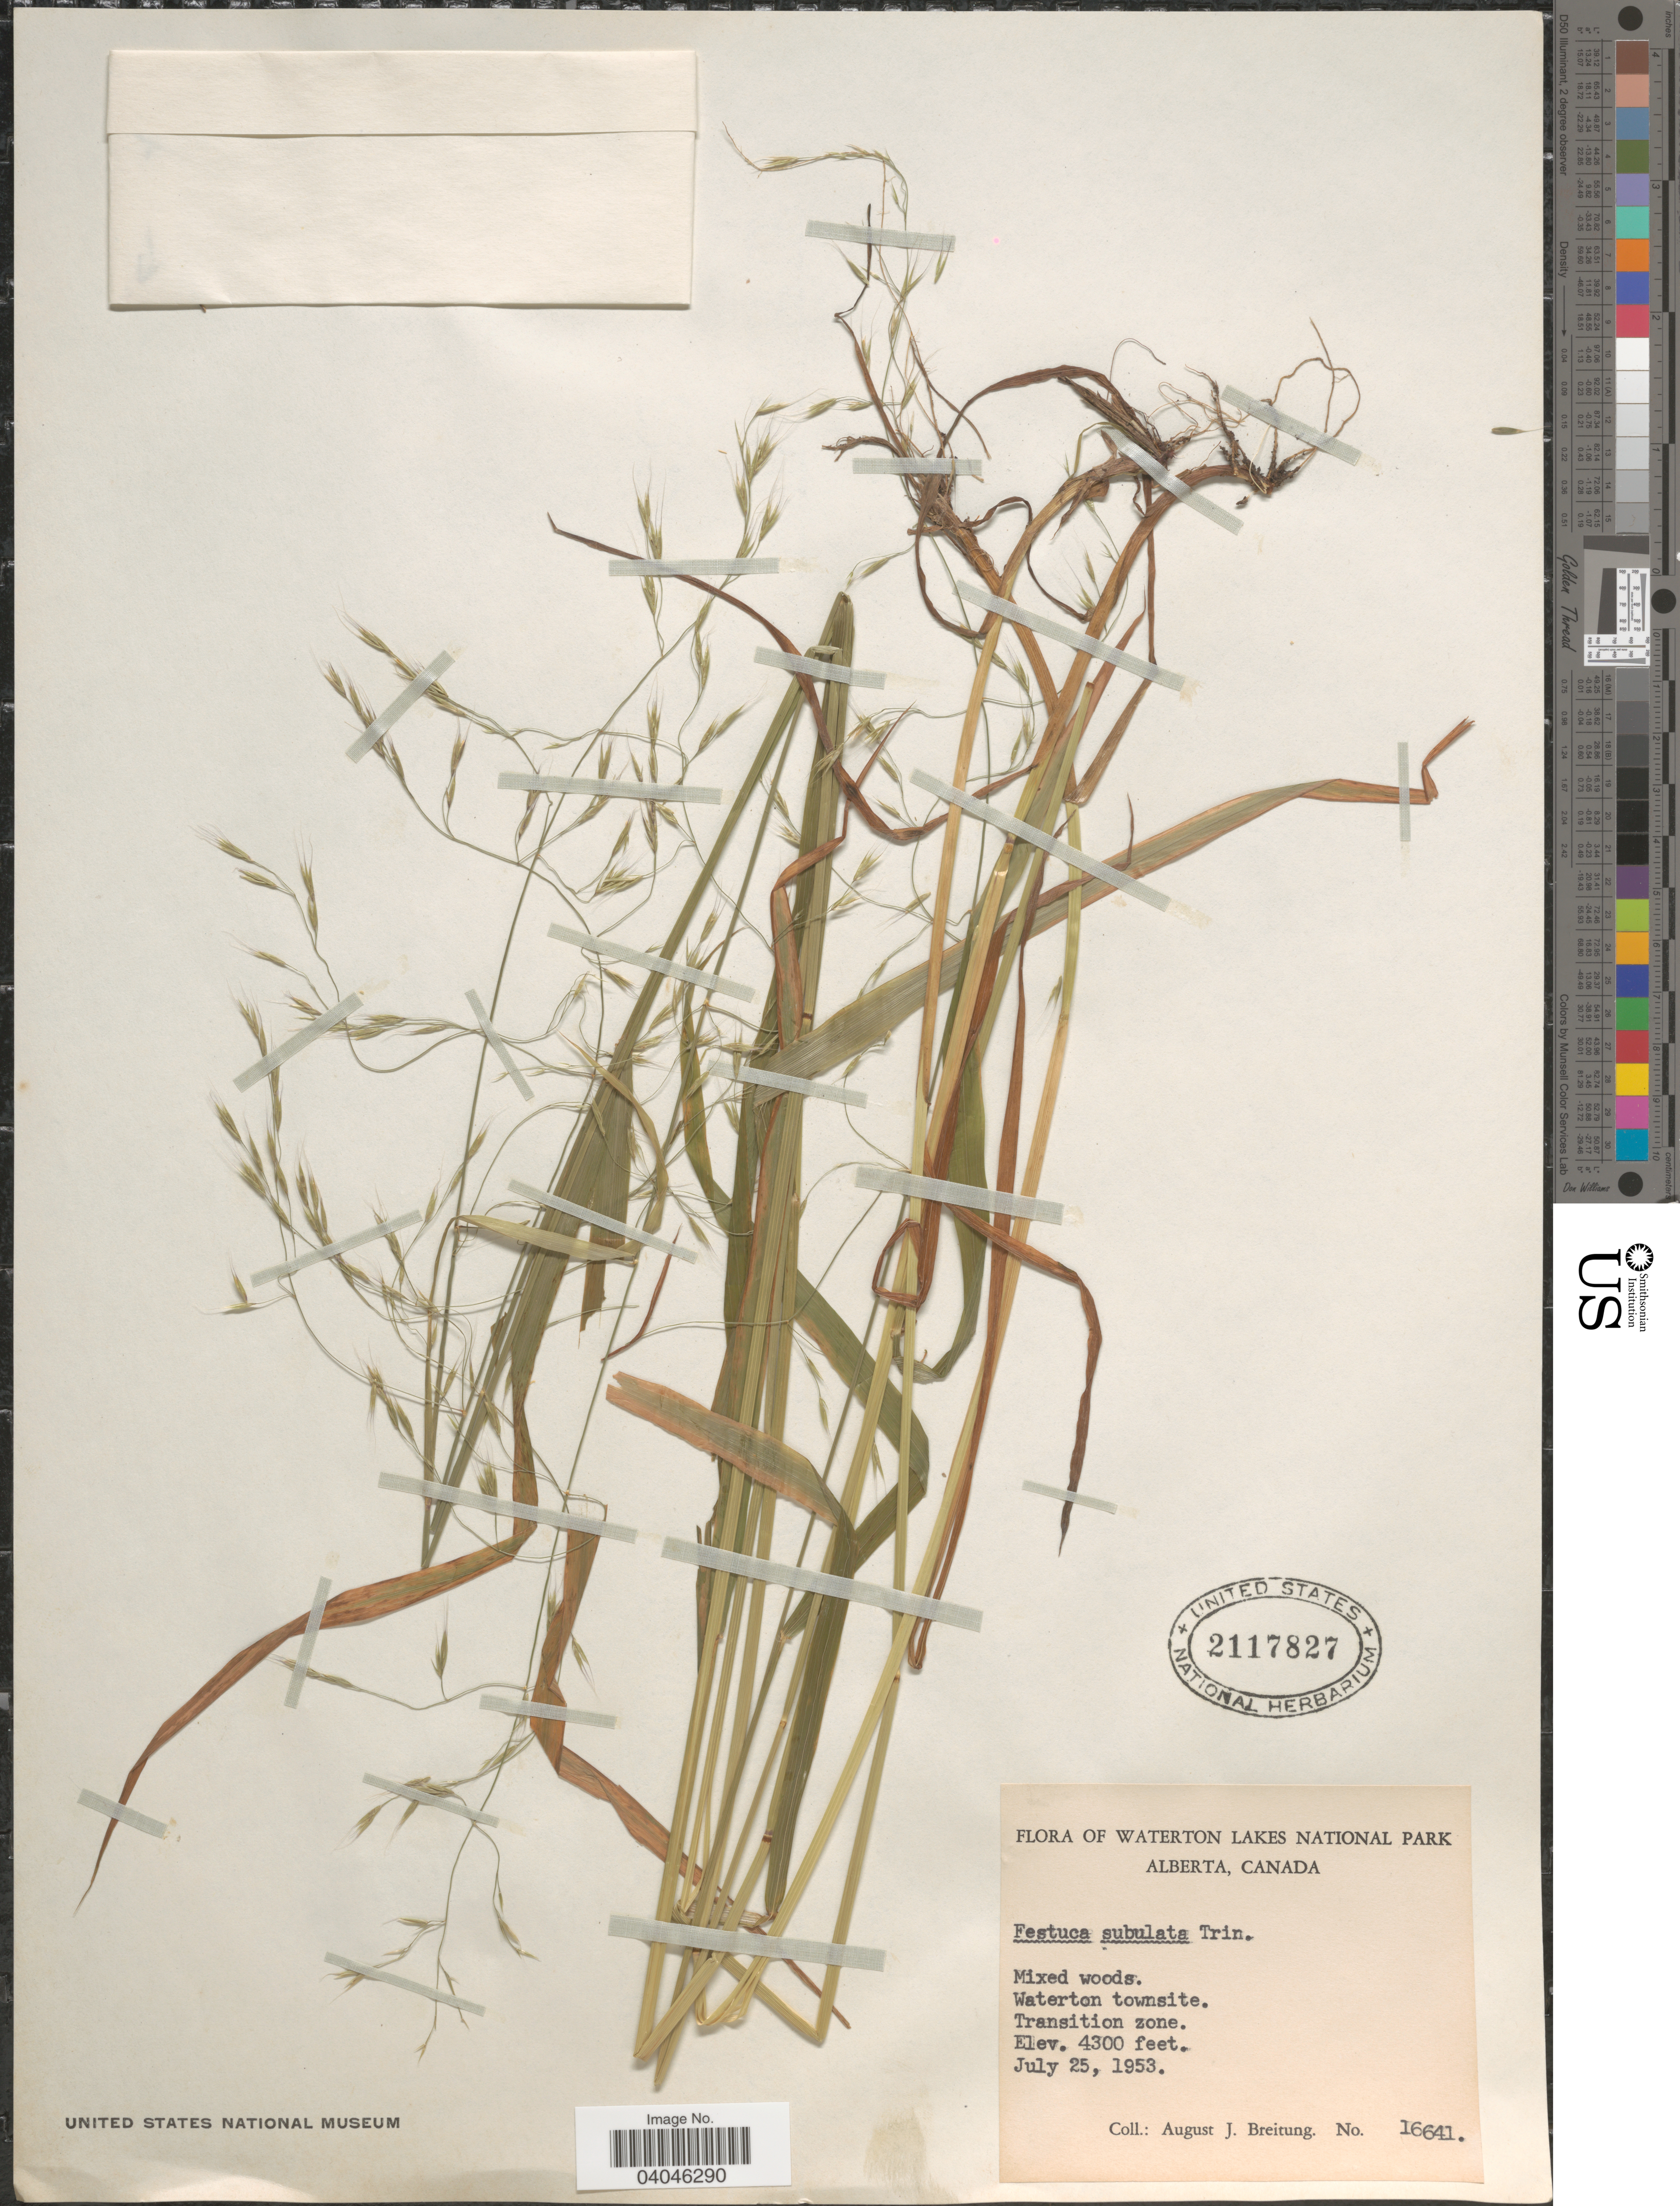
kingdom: Plantae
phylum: Tracheophyta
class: Liliopsida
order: Poales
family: Poaceae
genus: Festuca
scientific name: Festuca subulata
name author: Trin.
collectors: A. Breitung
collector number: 16641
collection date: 1953-07-25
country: Canada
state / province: Alberta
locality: Waterton Lakes National Park. Waterton townsite. Transition zone.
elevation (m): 1311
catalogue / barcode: US 2117827